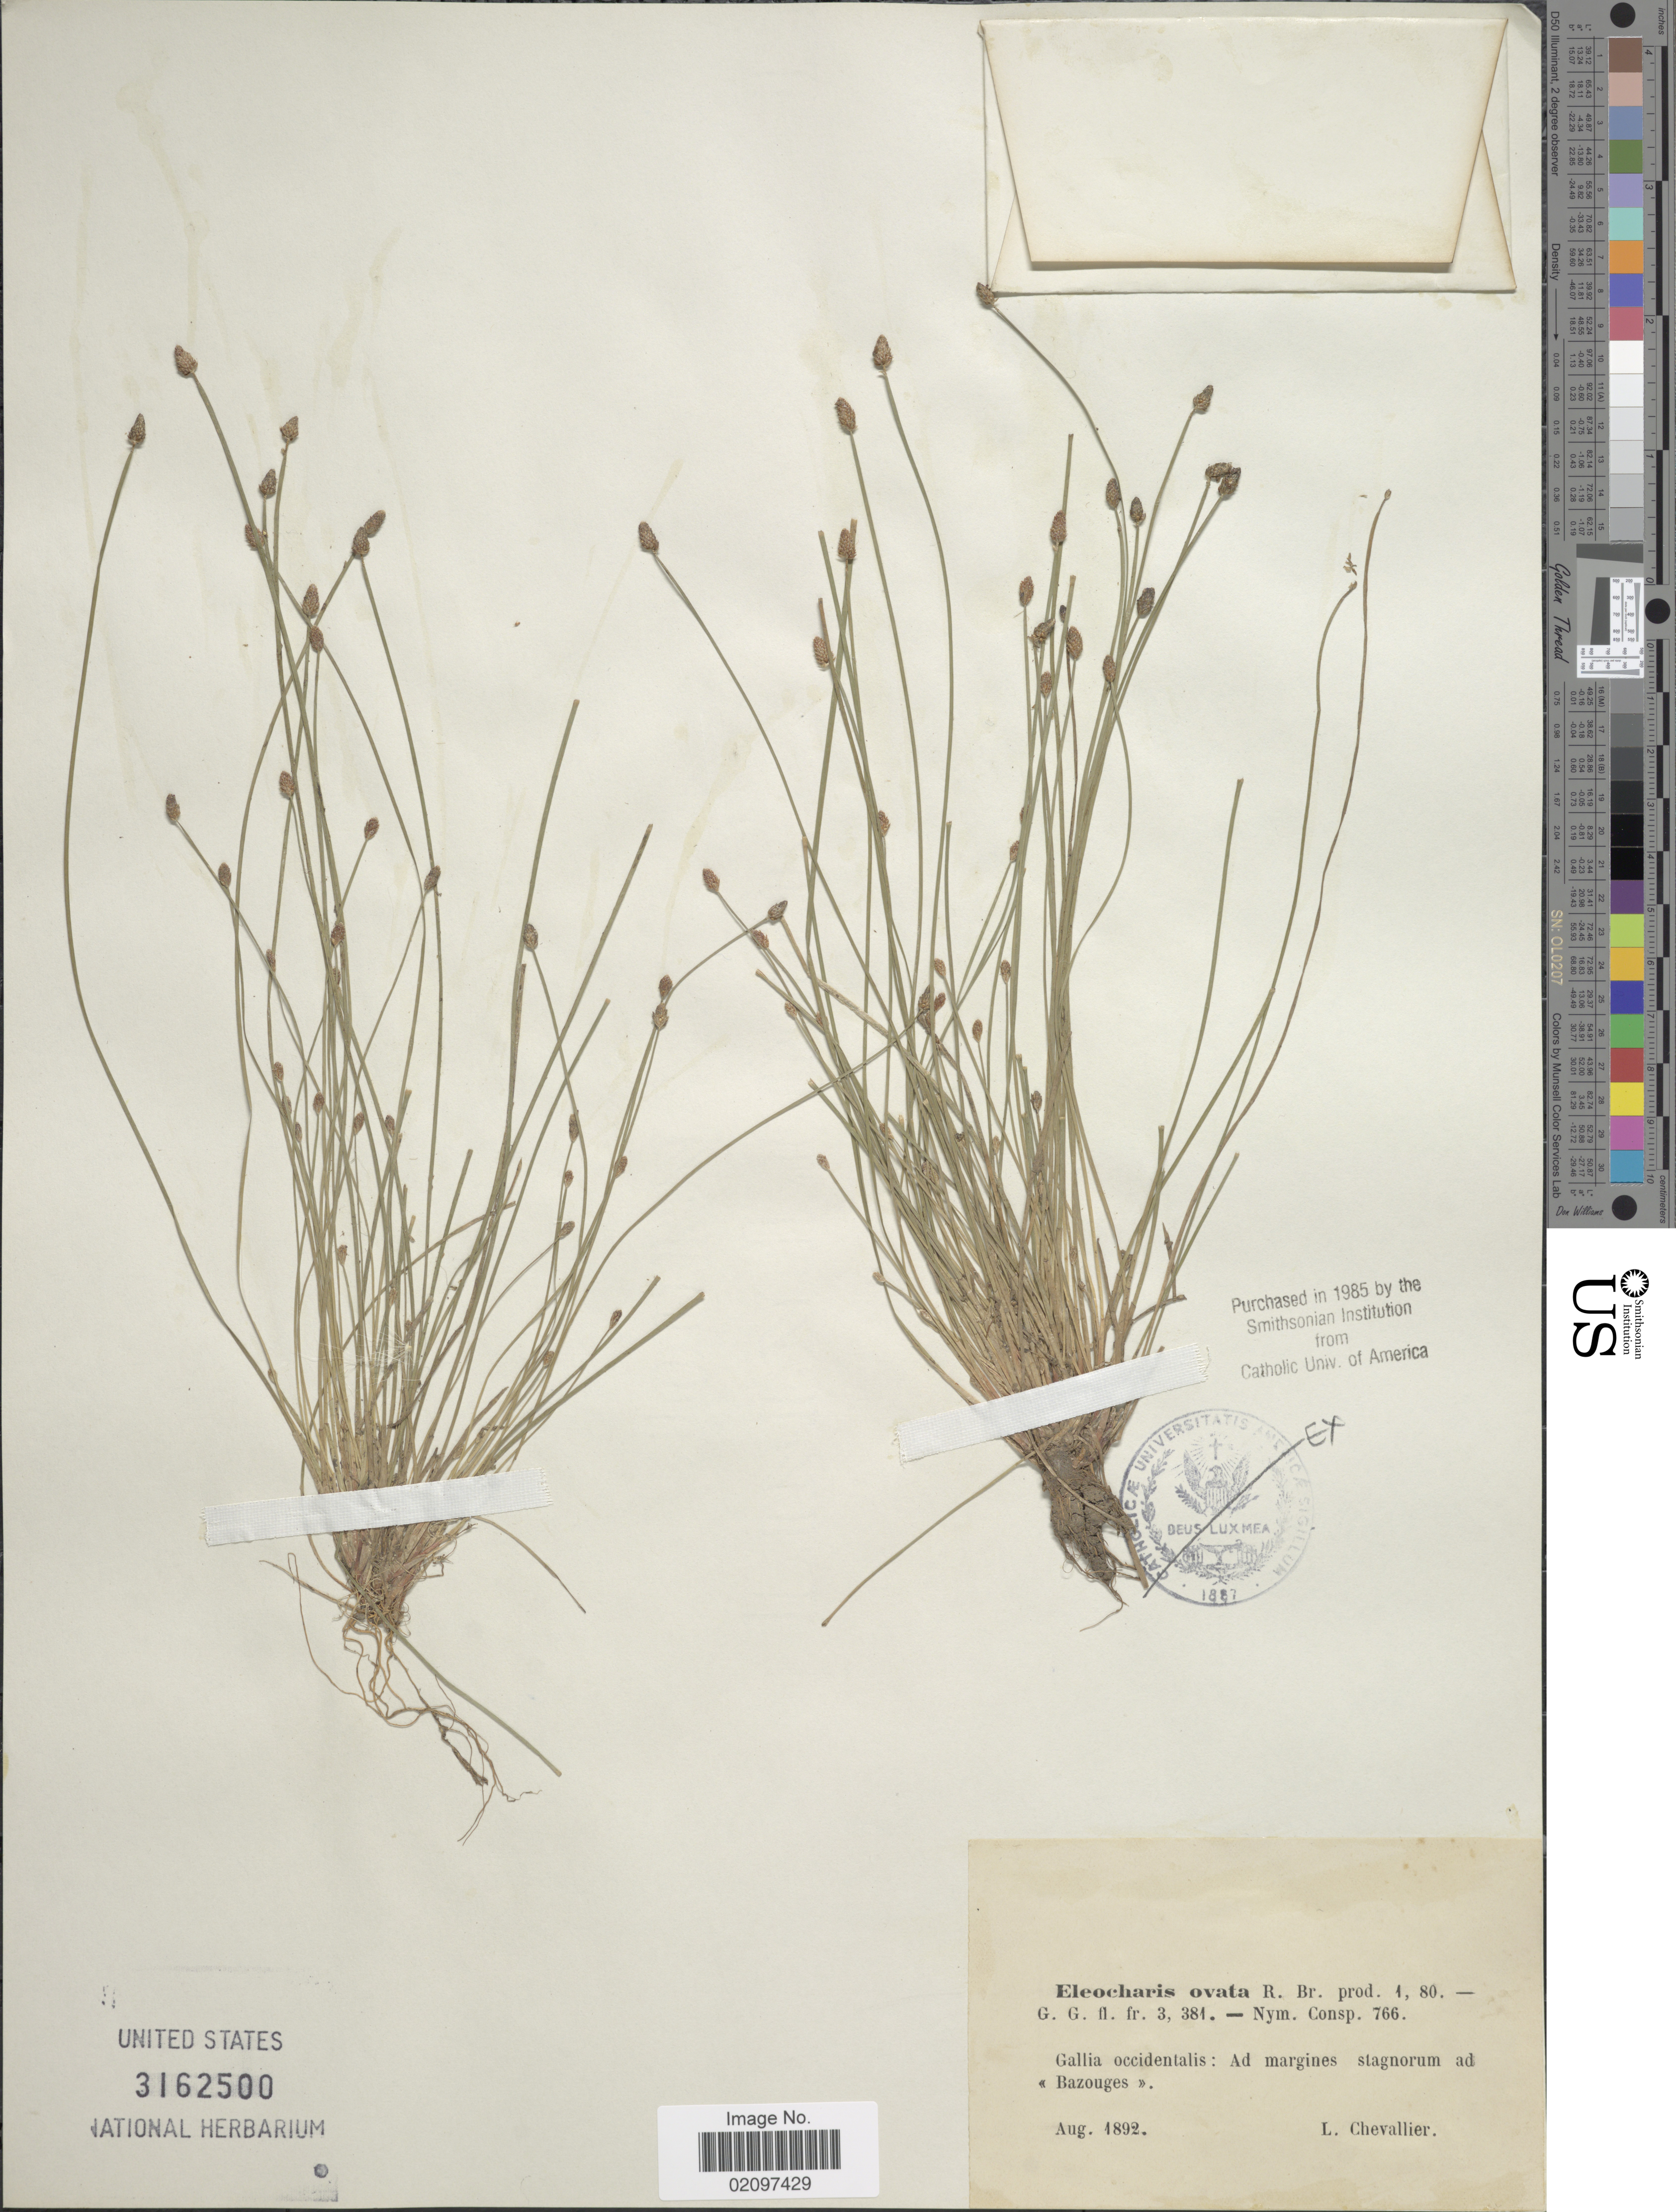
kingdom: Plantae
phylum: Tracheophyta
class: Liliopsida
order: Poales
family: Cyperaceae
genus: Eleocharis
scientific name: Eleocharis ovata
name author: (Roth) Roem. & Schult.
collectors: L. Chevallier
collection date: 1892-08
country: France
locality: Gallia occidentalis: Ad margines stagnorum ad ,,Bazouges>>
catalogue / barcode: US 3162500